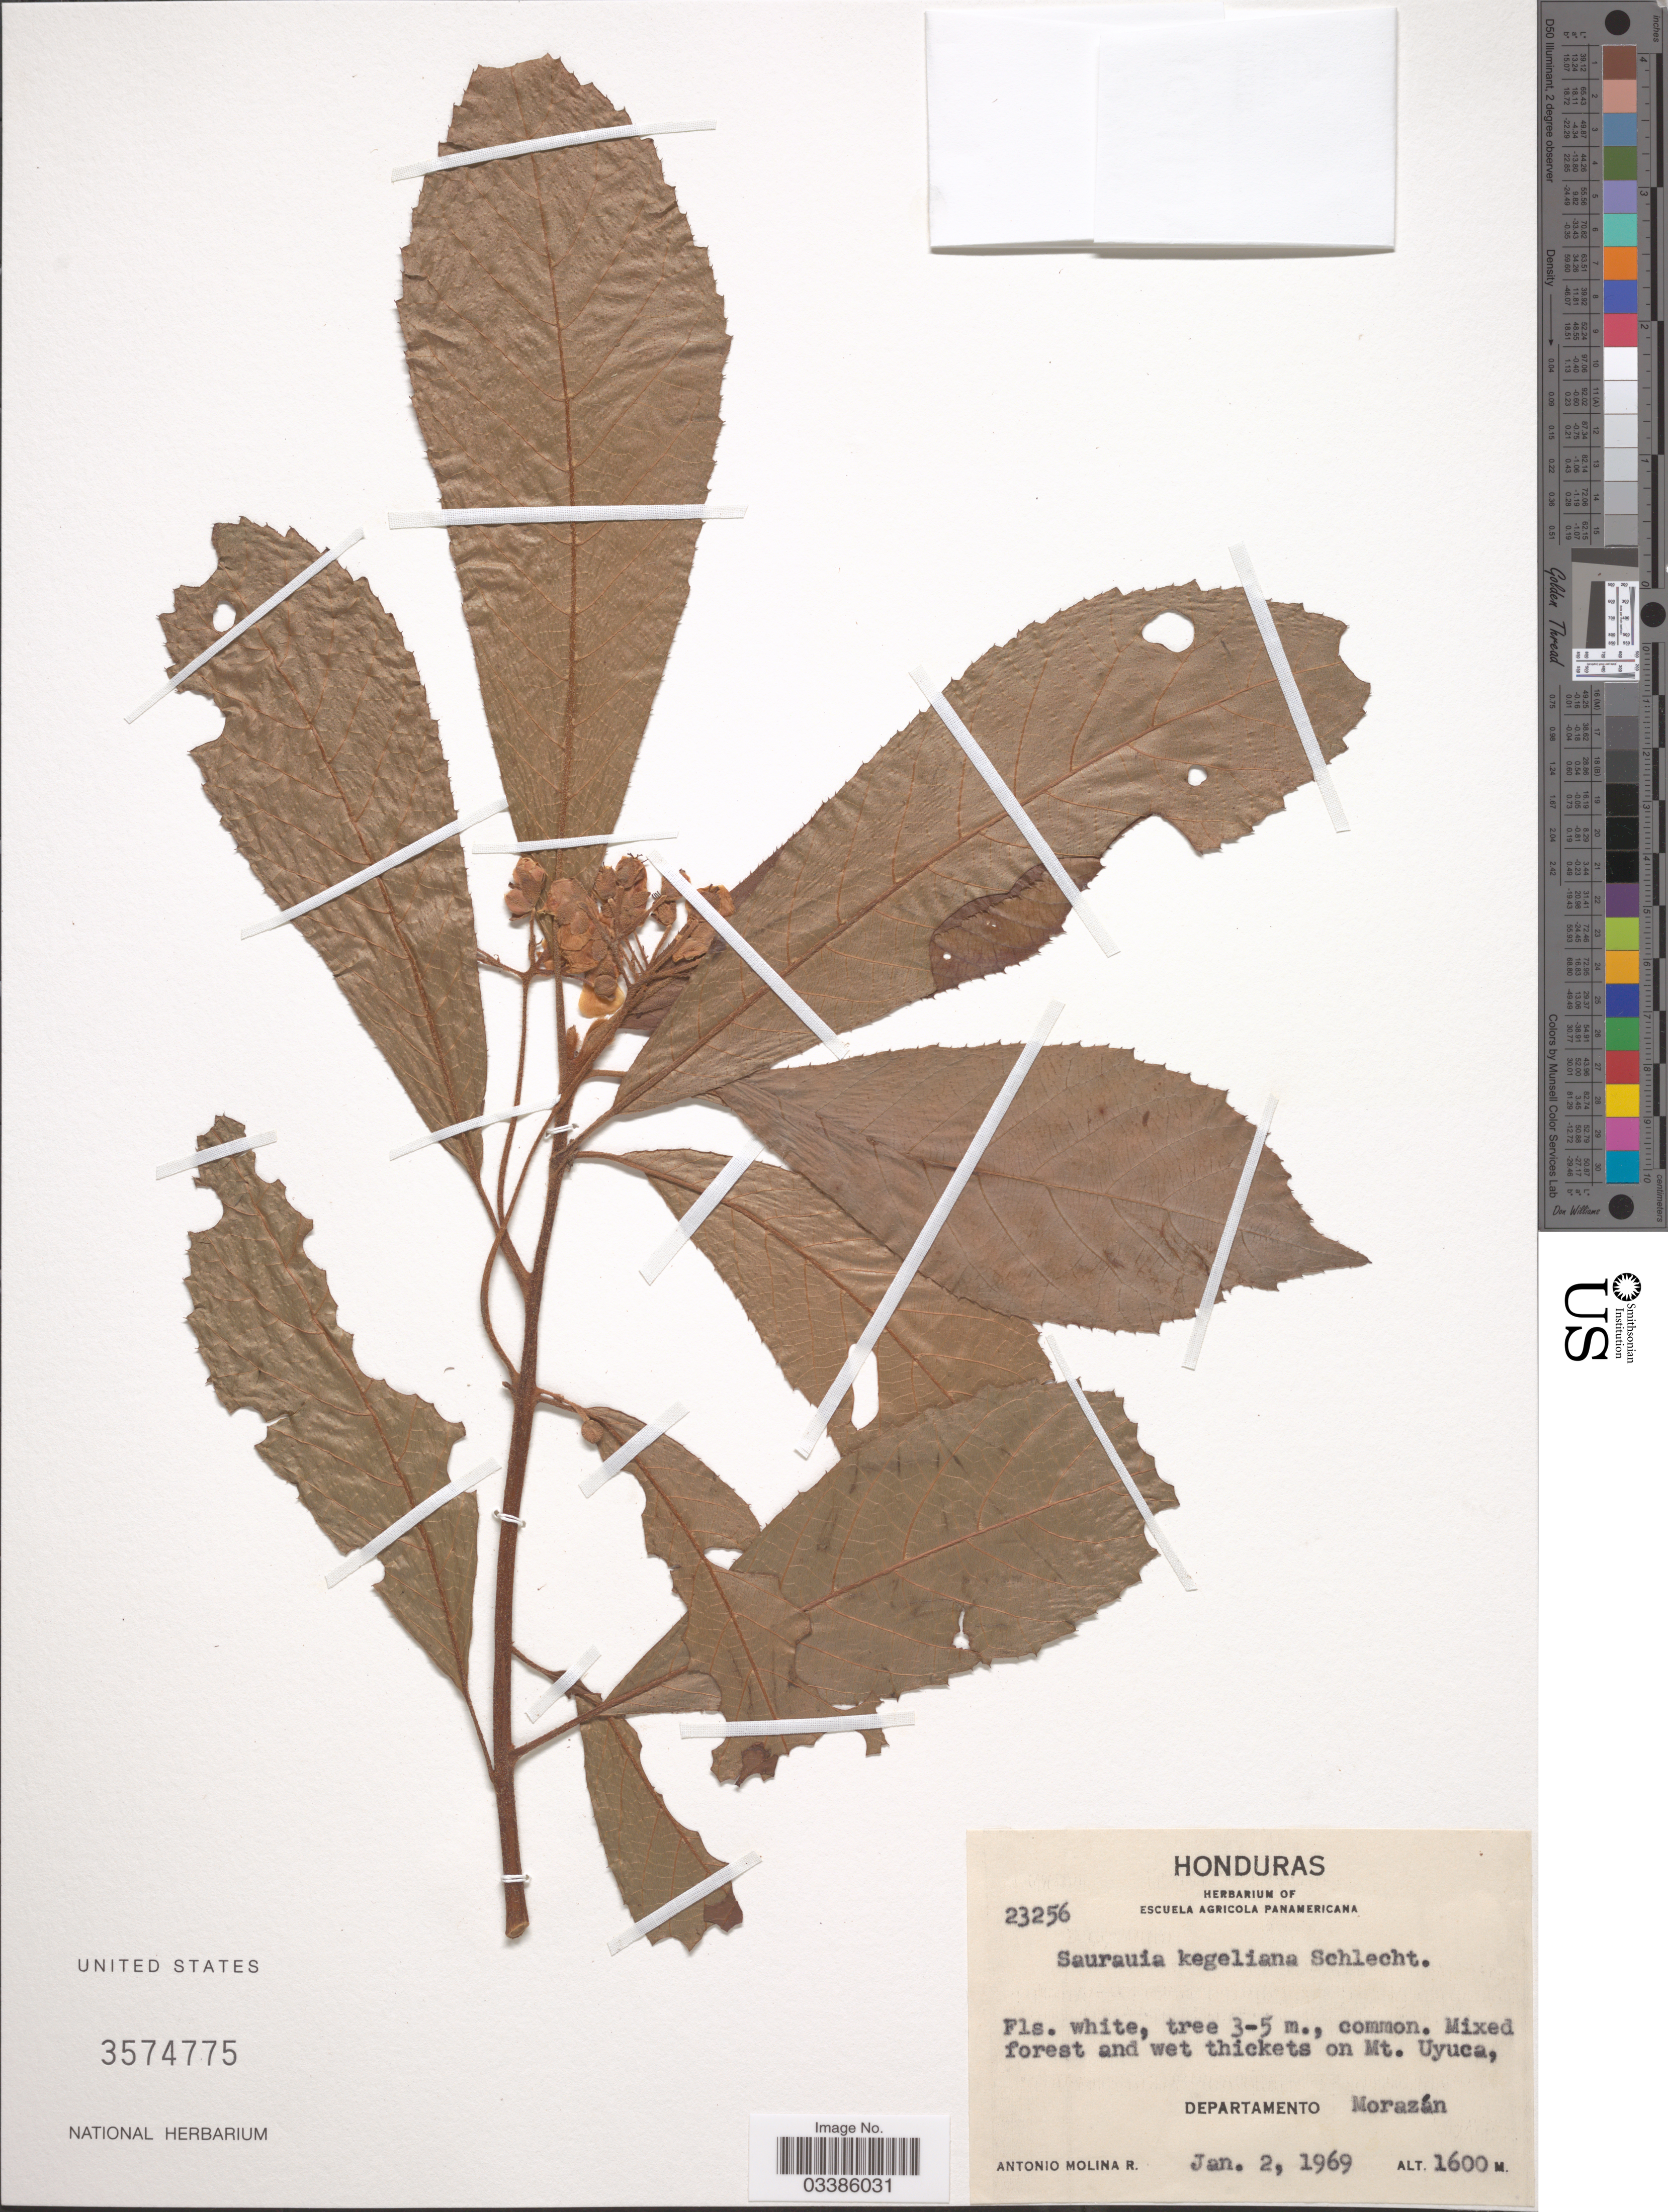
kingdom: Plantae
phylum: Tracheophyta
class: Magnoliopsida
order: Ericales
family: Actinidiaceae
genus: Saurauia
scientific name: Saurauia kegeliana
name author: Schltdl.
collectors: A. Molina R.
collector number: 23256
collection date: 1969-01-02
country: Honduras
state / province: Fco. Morazán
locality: Mixed forest and wet thickets on Mt. Uyuca, Departamento Morazán.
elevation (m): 1600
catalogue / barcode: US 3574775